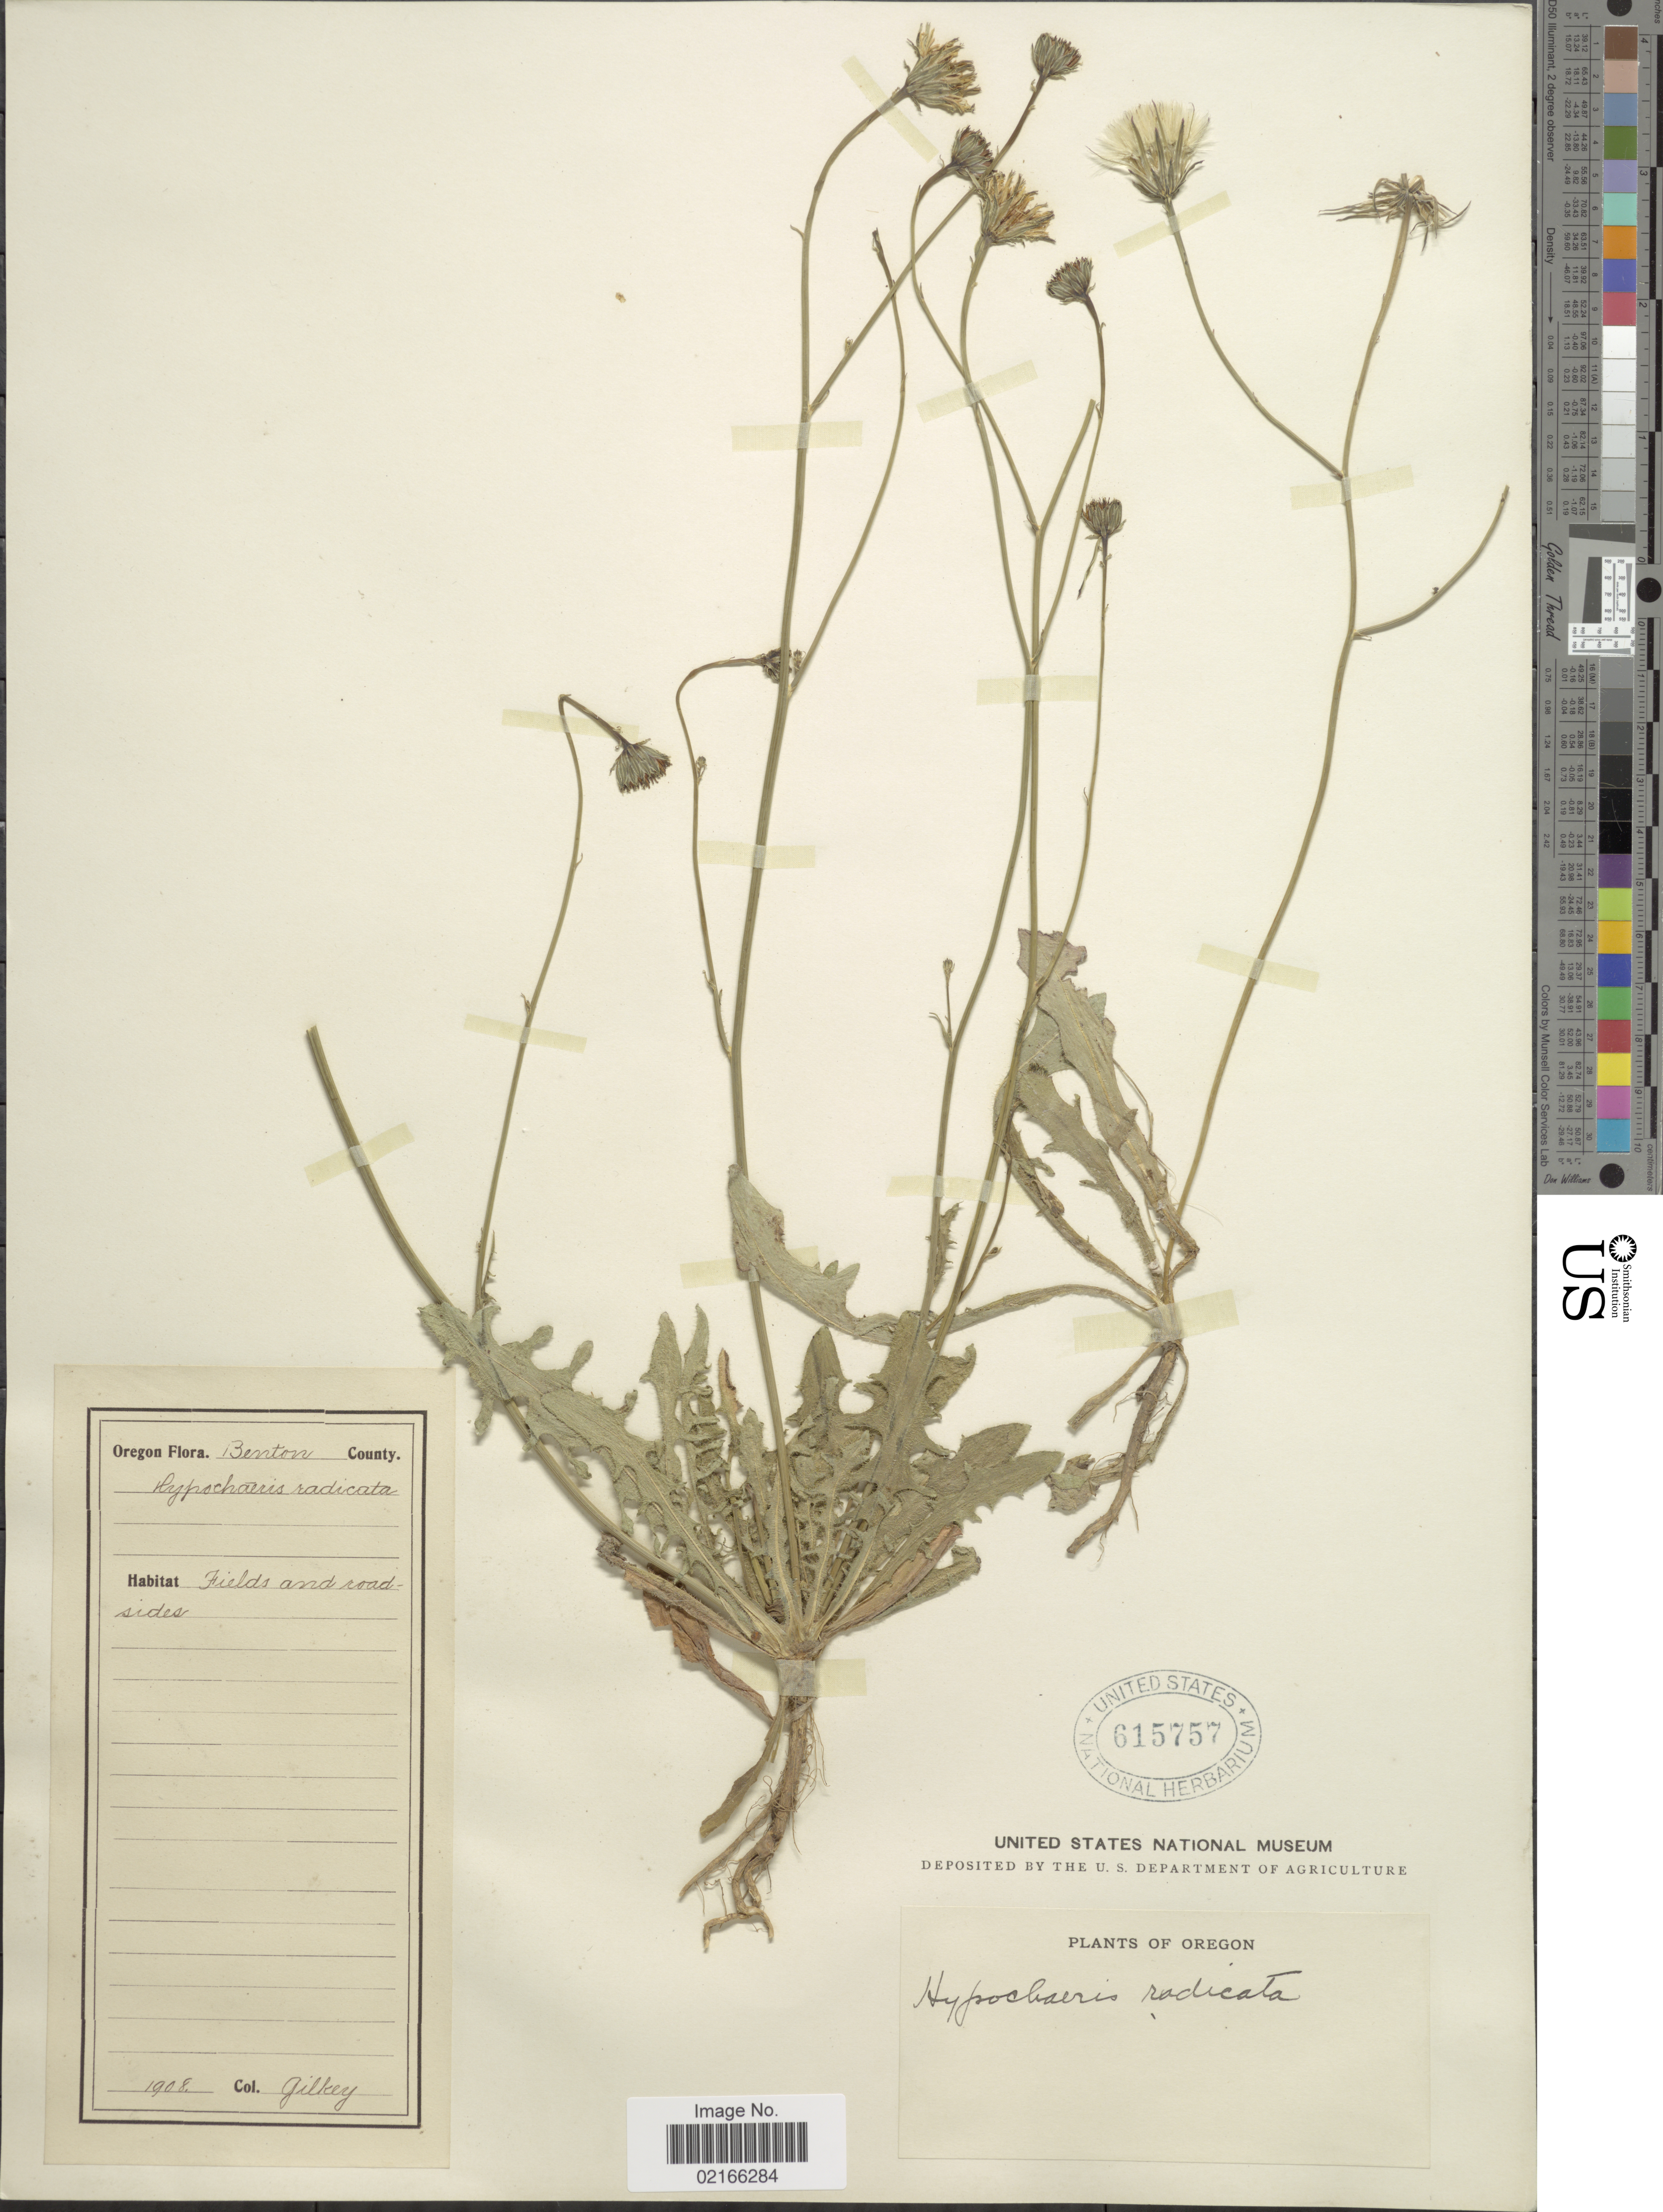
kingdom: Plantae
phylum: Tracheophyta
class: Magnoliopsida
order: Asterales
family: Asteraceae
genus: Hypochaeris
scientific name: Hypochaeris radicata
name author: L.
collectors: H. Gilkey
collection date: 1908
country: United States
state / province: Oregon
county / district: Benton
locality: Benton County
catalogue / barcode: US 615757